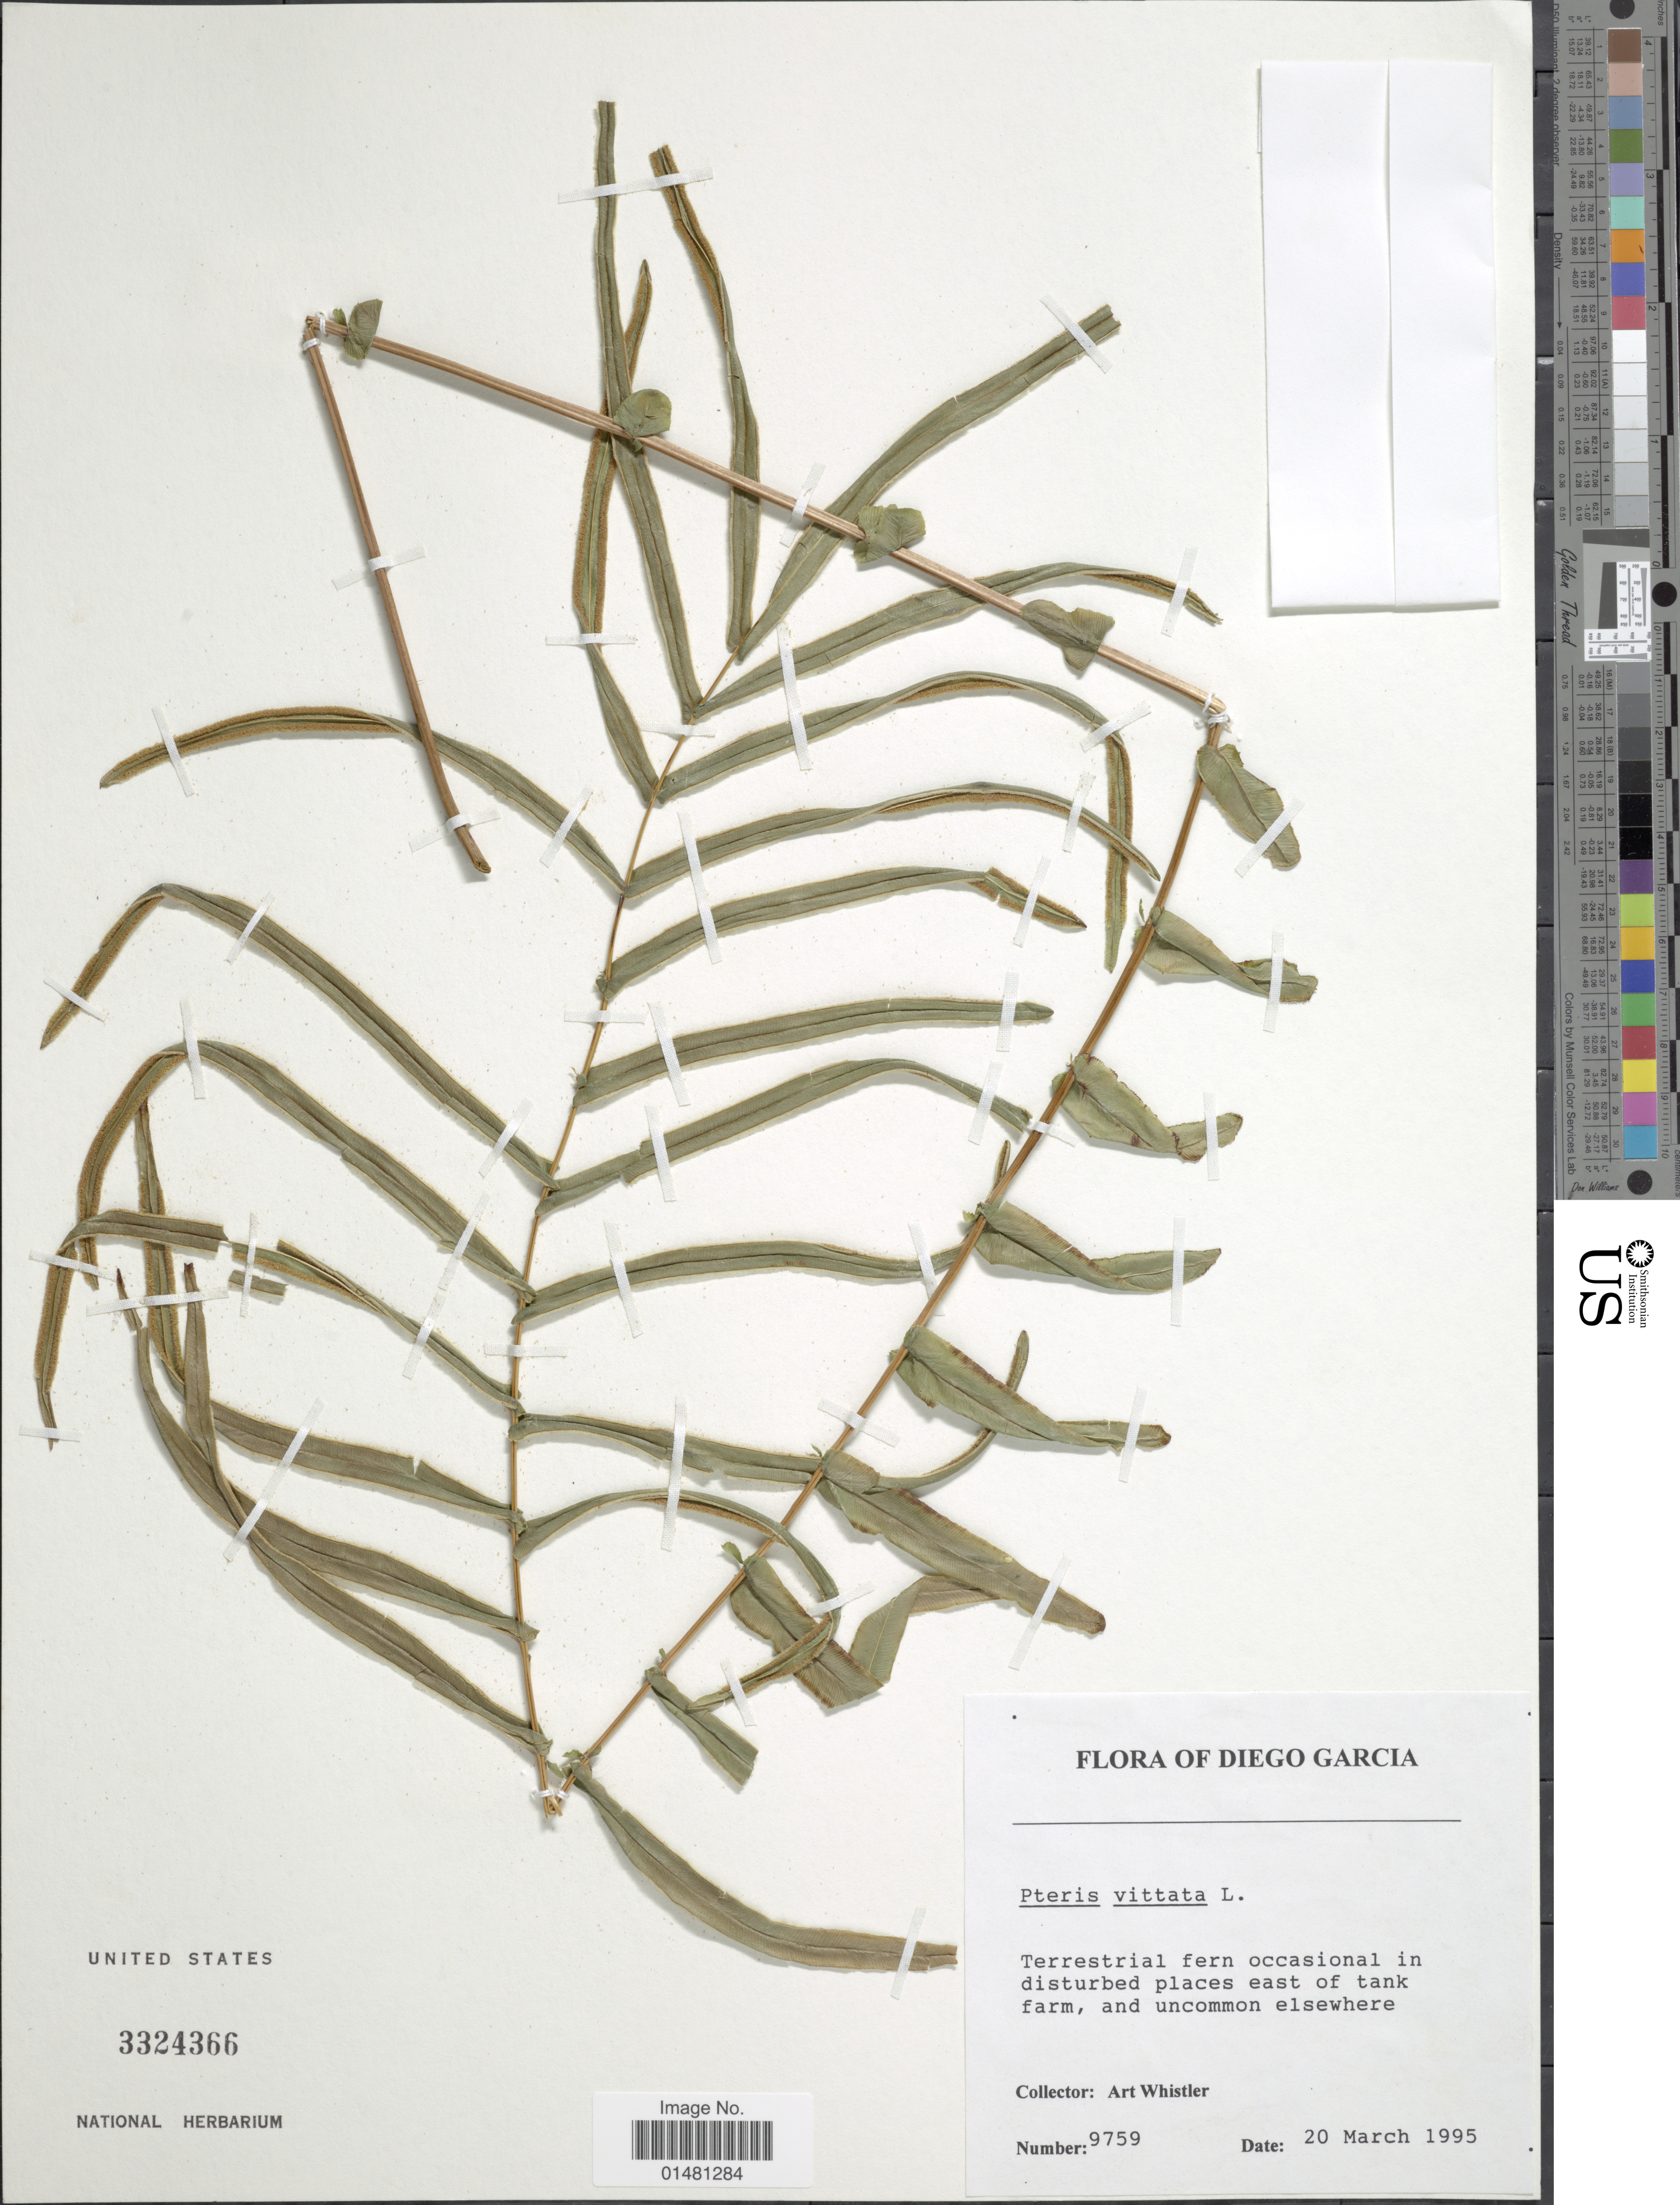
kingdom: Plantae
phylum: Tracheophyta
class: Polypodiopsida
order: Polypodiales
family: Pteridaceae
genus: Pteris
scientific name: Pteris vittata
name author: L.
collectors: A. Whistler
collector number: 9759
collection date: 1995-03-20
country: British Indian Ocean Territory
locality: Diego Garcia, Terrestrial fern occasional in disturbed places east of tank farm, and uncommon elsewhere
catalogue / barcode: US 3324366